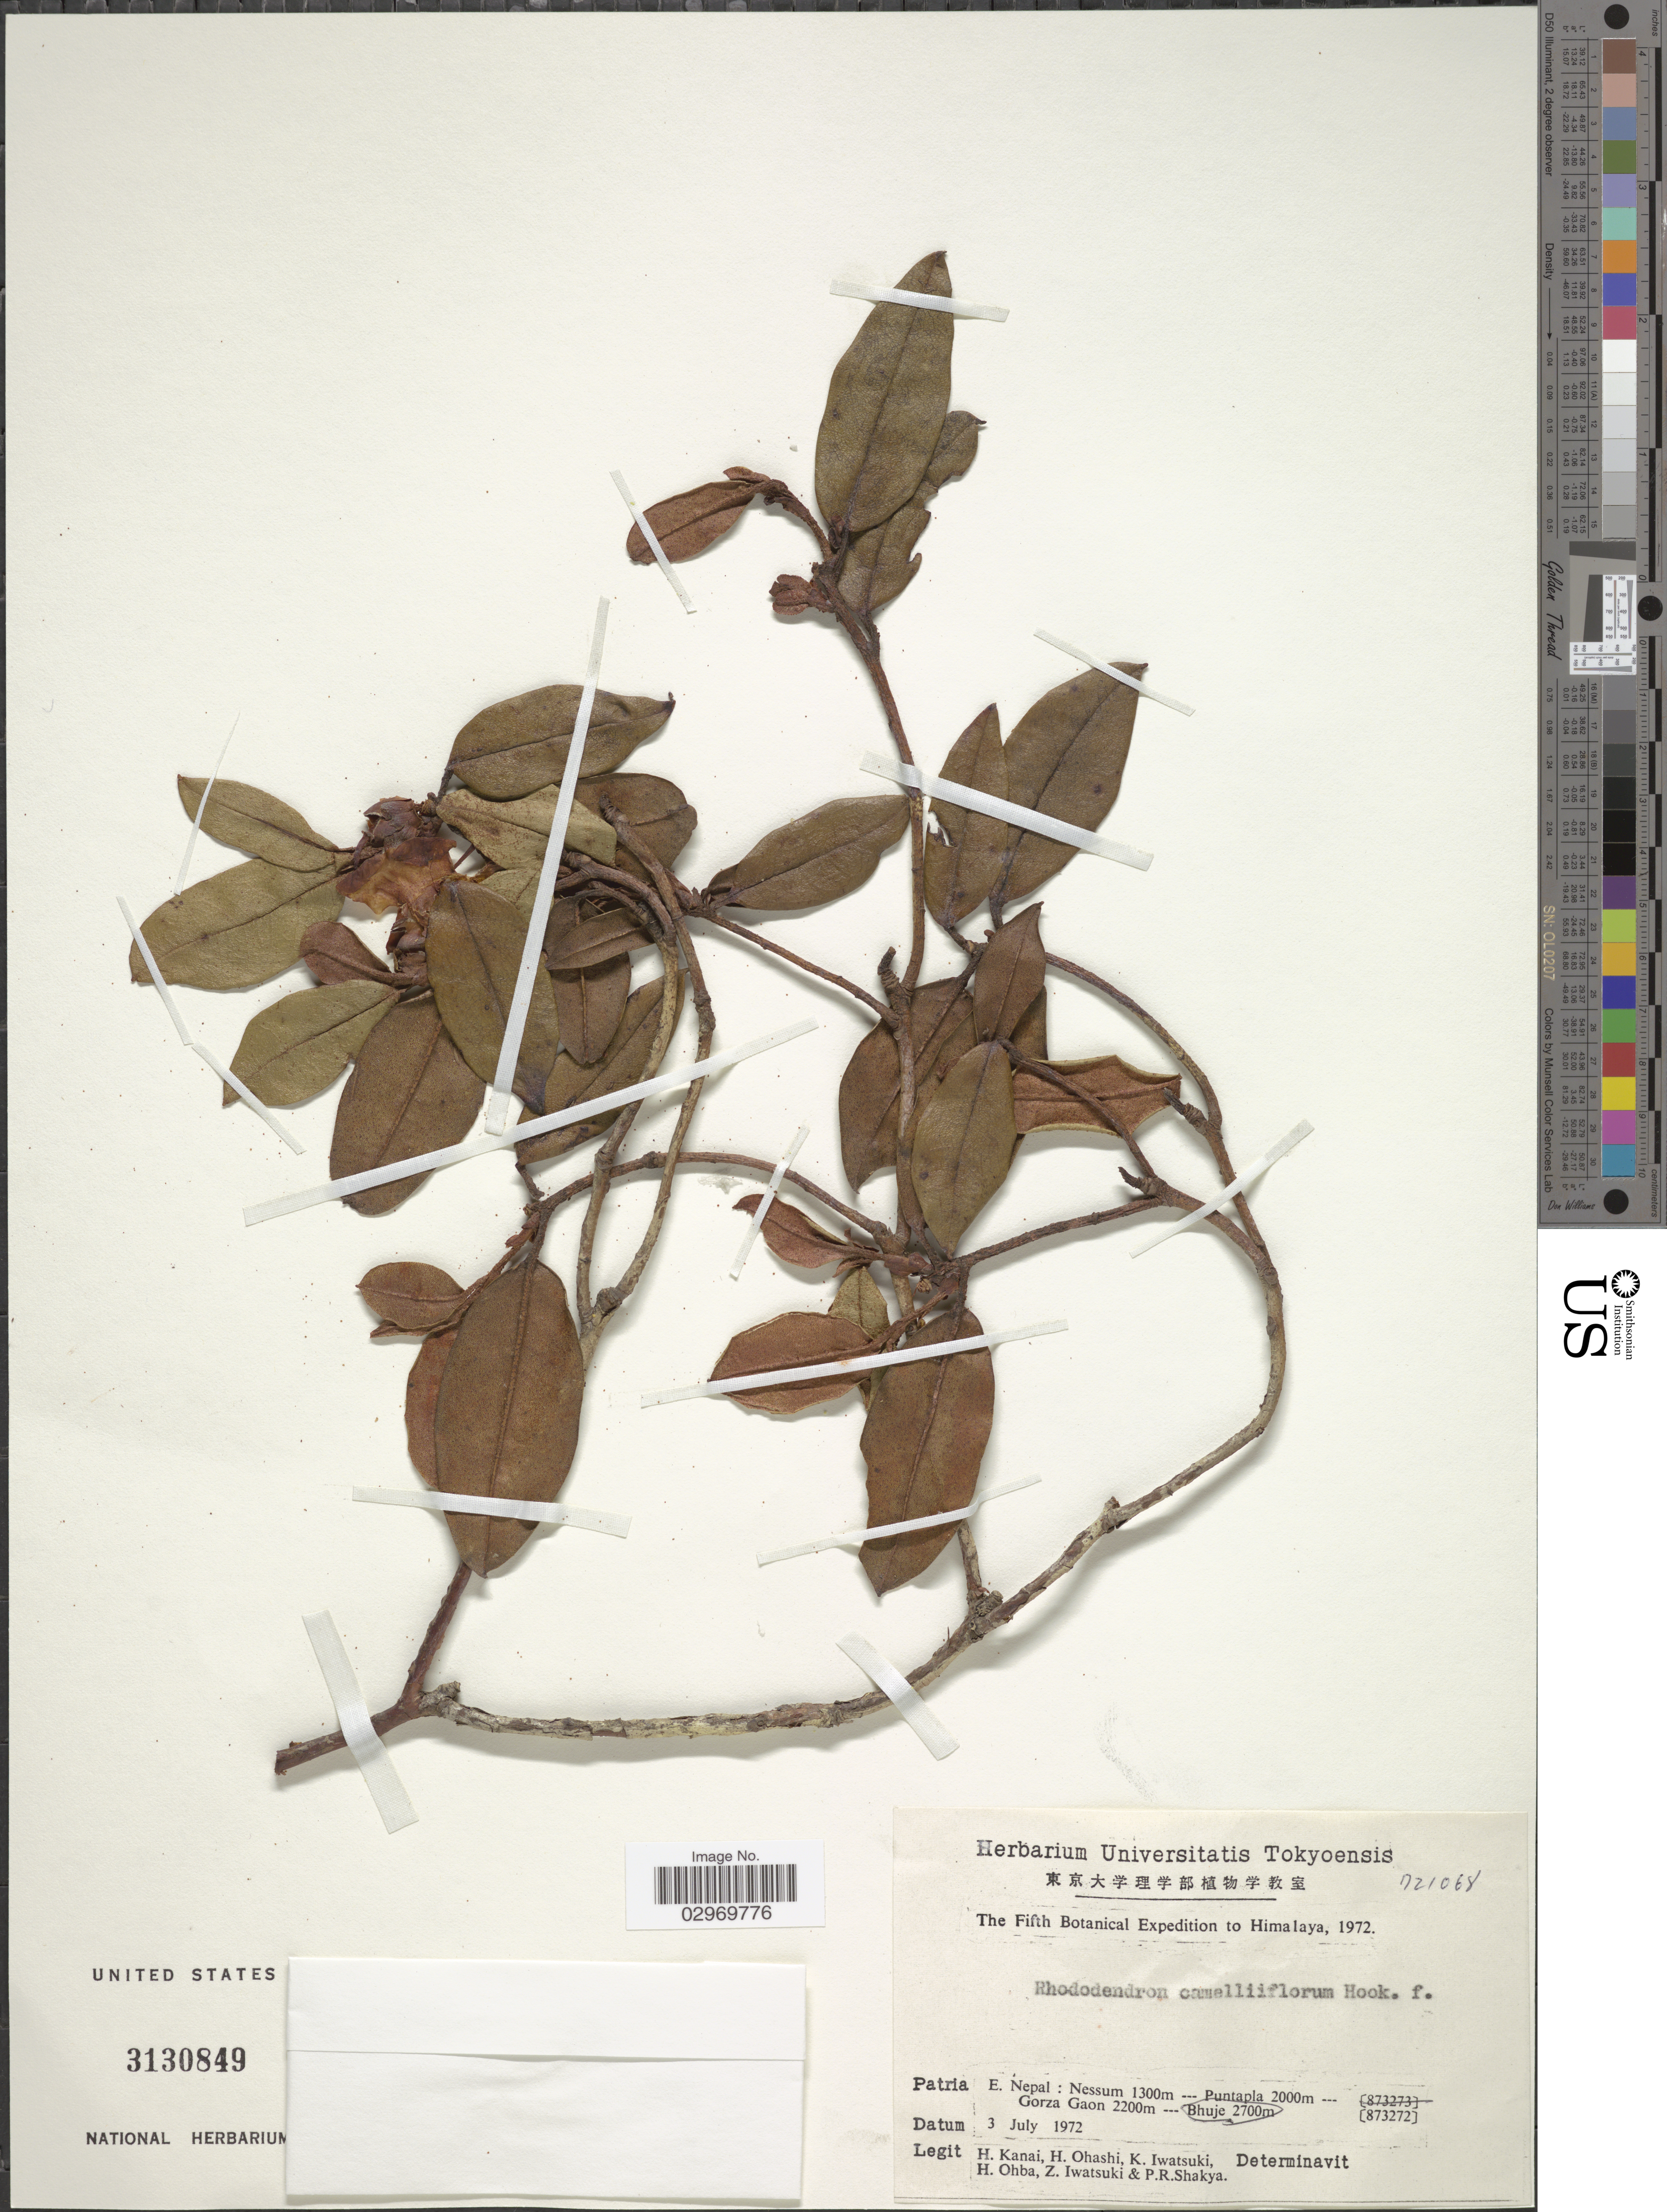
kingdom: Plantae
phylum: Tracheophyta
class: Magnoliopsida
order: Ericales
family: Ericaceae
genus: Rhododendron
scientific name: Rhododendron camelliiflorum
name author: Hook. f.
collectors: H. Kanai, H. Ohashi, K. Iwatsuki, H. Ohba & et al.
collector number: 721068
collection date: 1972-07-03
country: Nepal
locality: Himalaya. E. Nepal: Bhuje.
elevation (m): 2700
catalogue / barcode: US 3130849